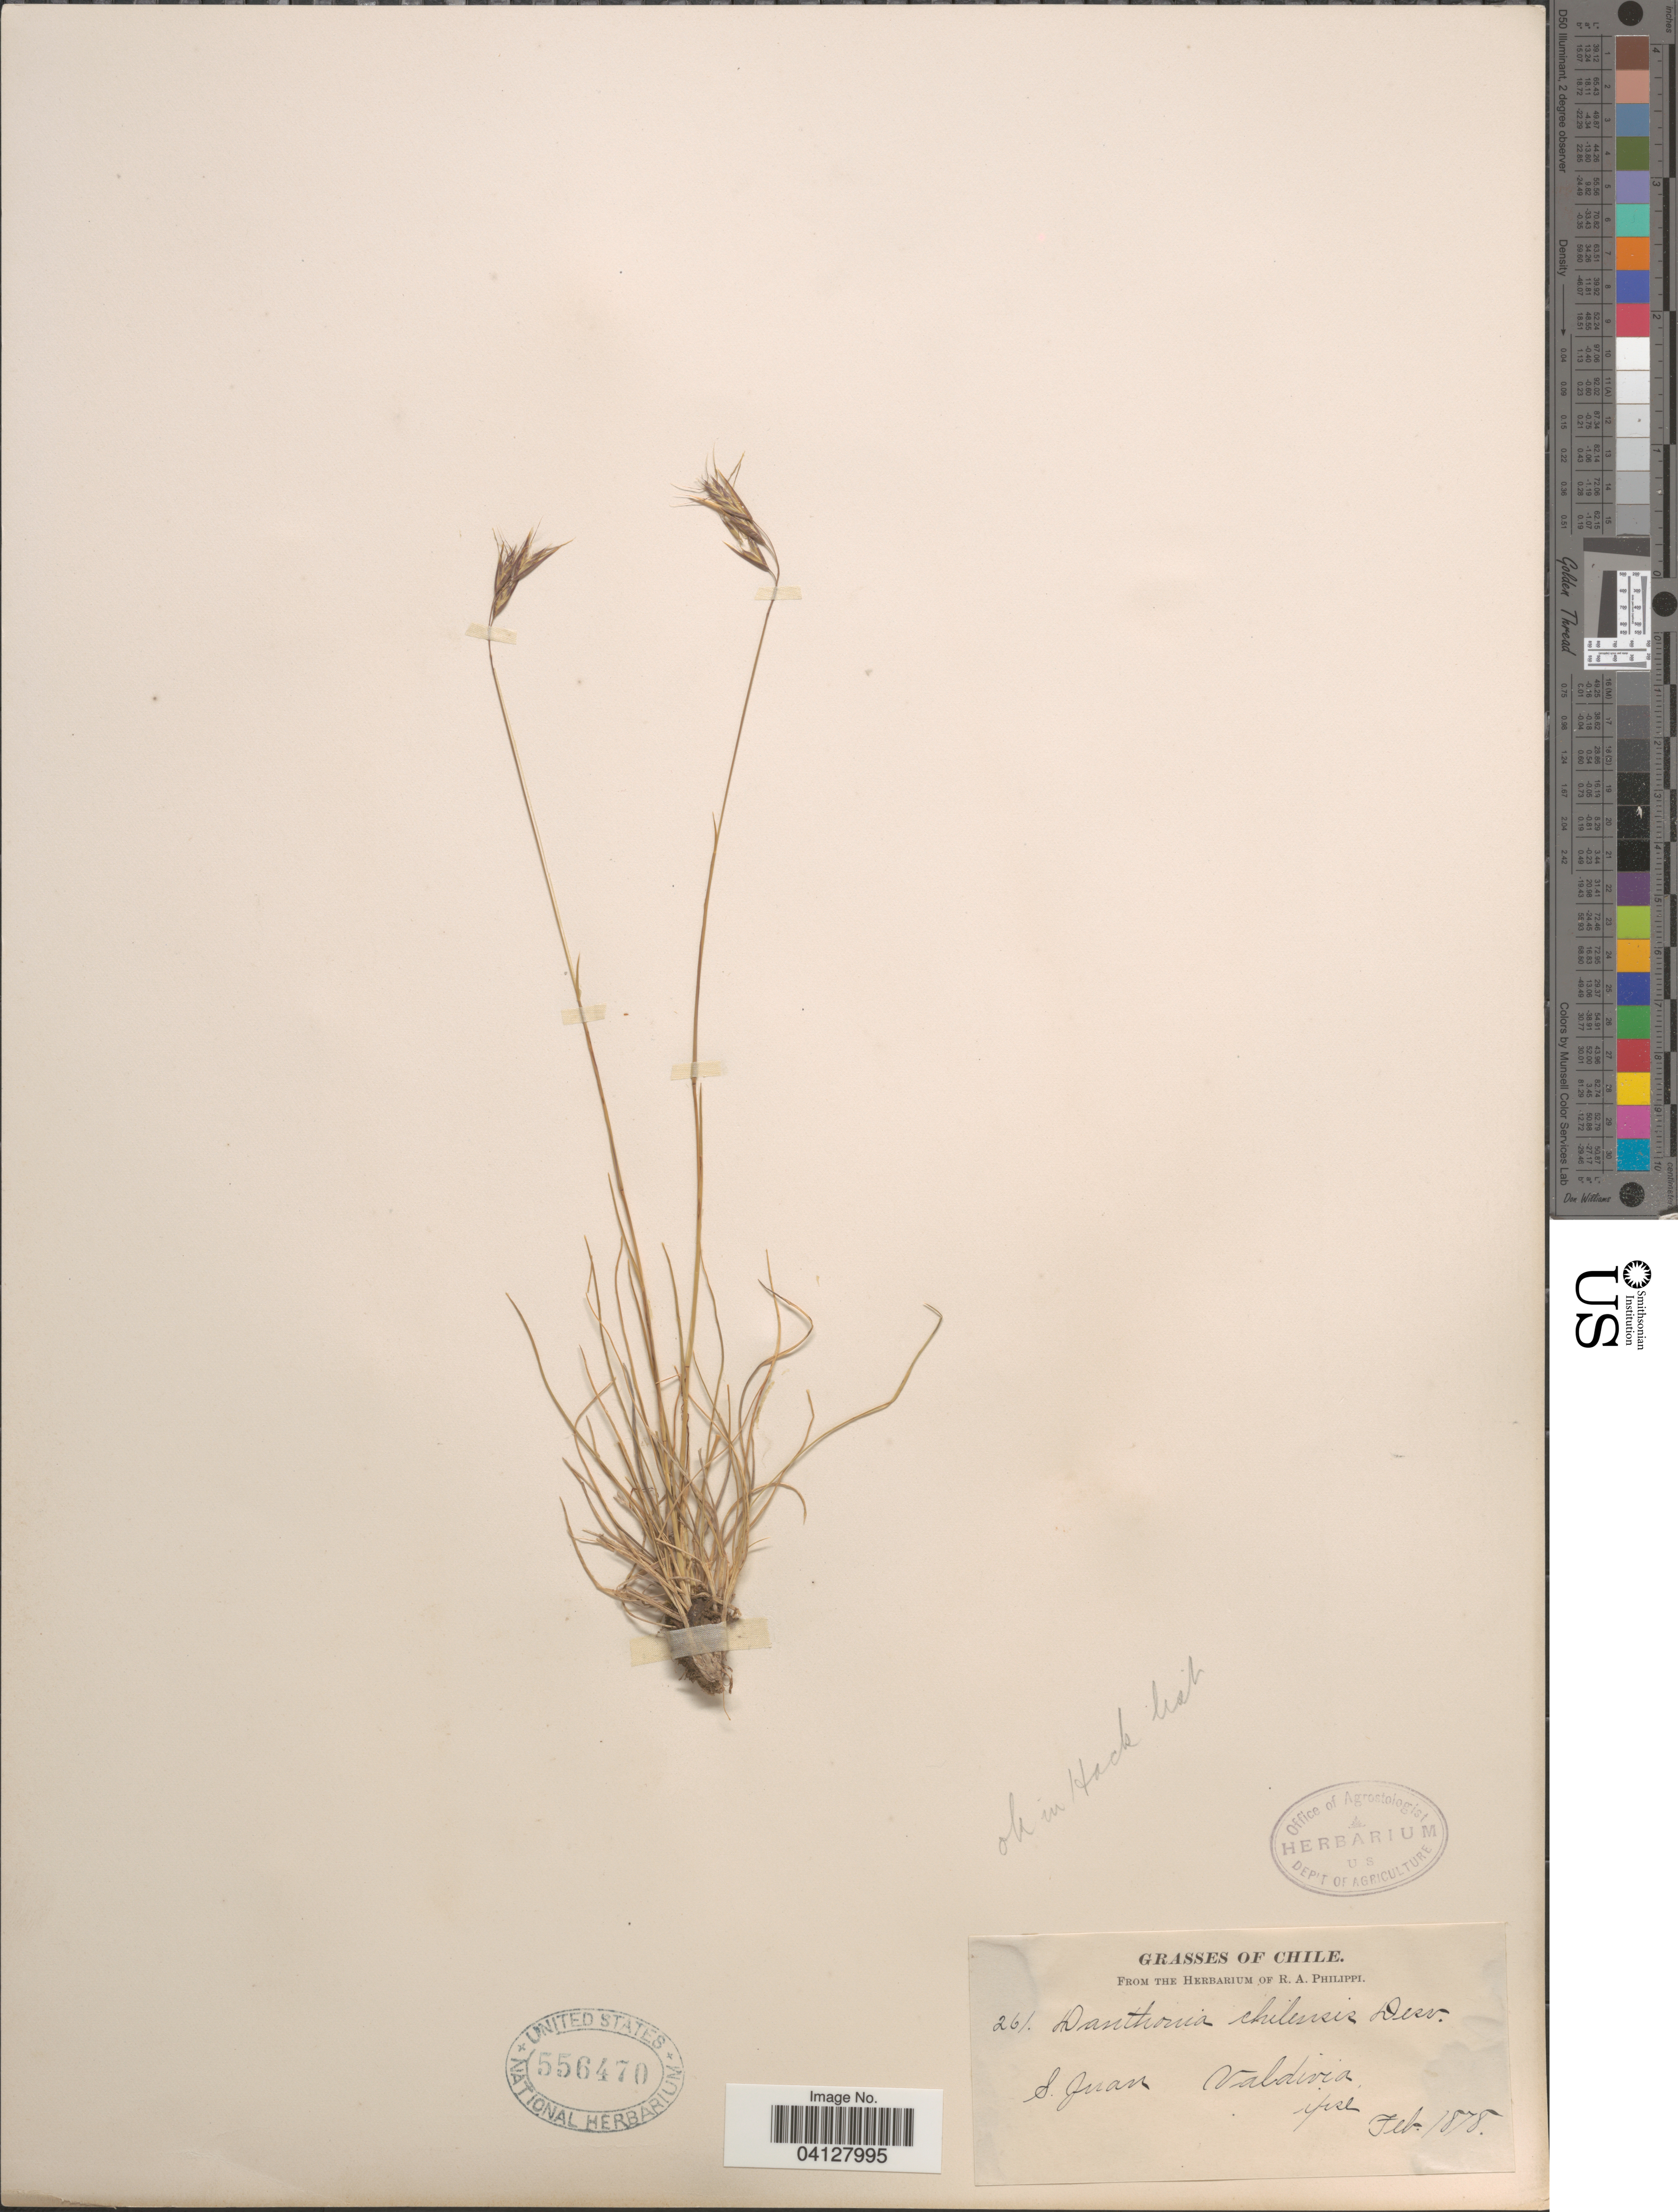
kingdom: Plantae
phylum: Tracheophyta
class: Liliopsida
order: Poales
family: Poaceae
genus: Danthonia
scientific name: Danthonia chilensis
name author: É. Desv.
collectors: R. A. Philippi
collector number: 261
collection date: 1878-02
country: Chile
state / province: Los Ríos (XIV)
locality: S. Juan Valdivia.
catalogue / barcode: US 556470